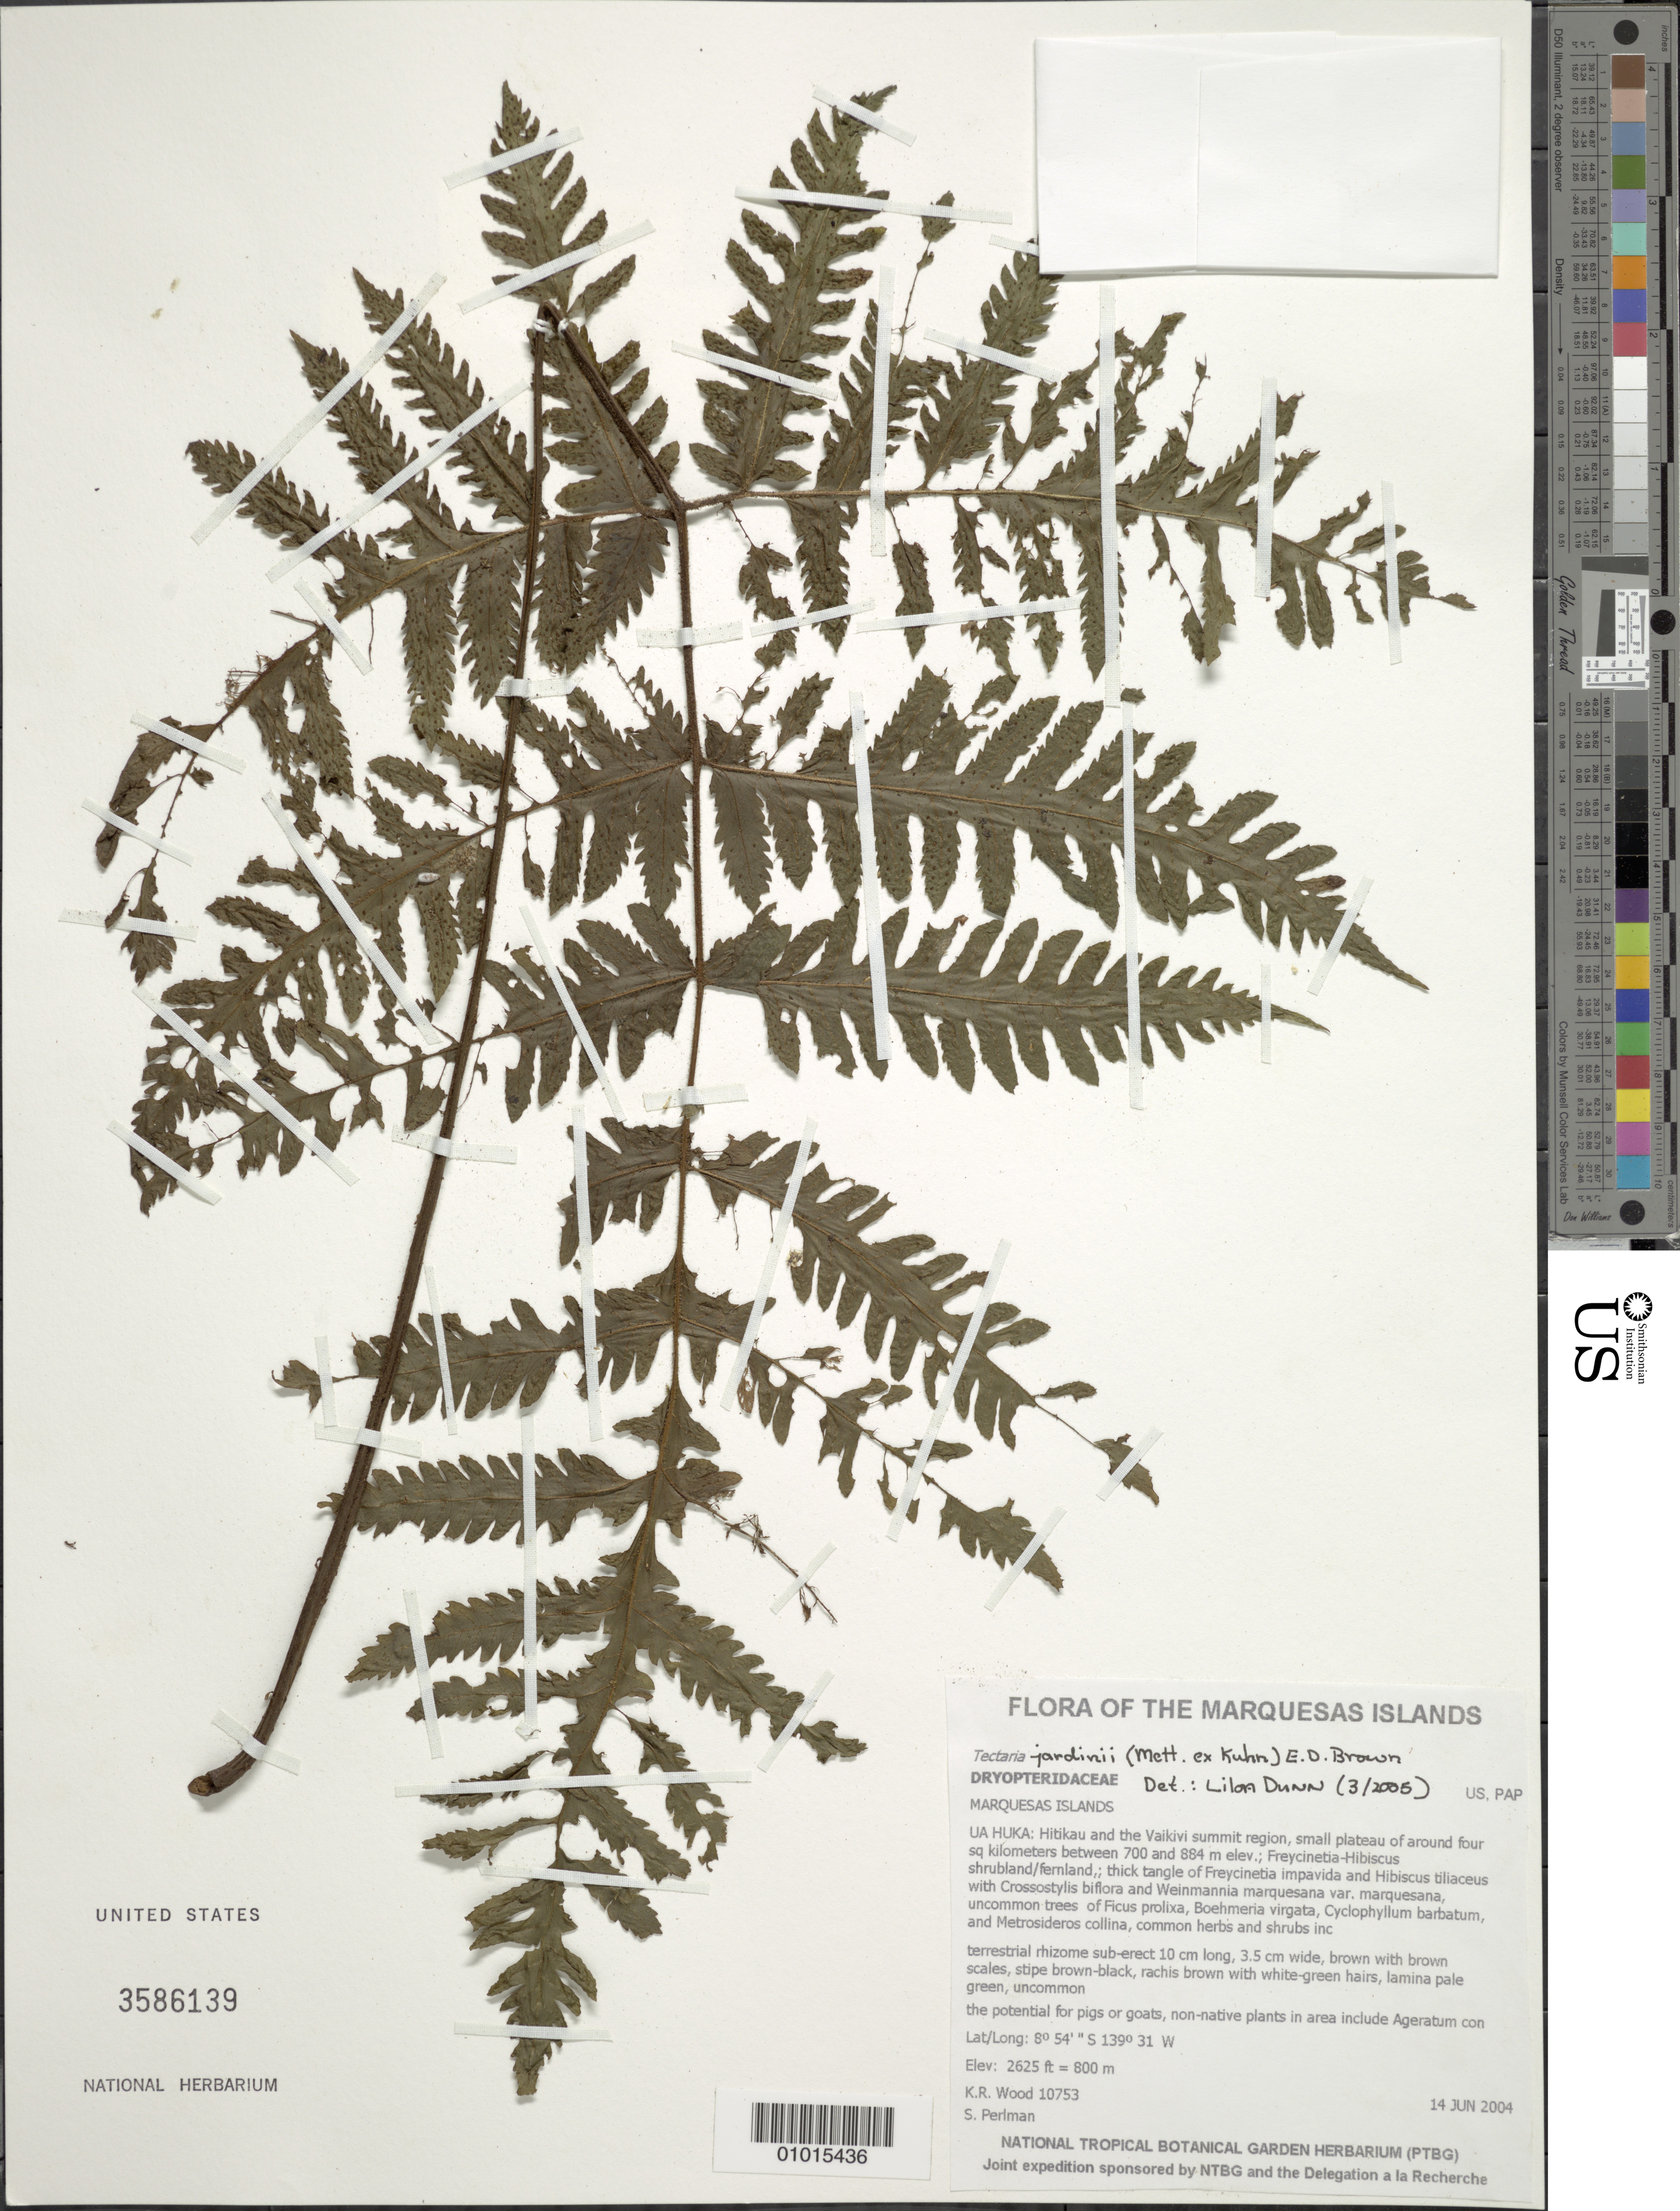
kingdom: Plantae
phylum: Tracheophyta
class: Polypodiopsida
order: Polypodiales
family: Tectariaceae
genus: Tectaria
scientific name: Tectaria jardinii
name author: (Mett. ex Kuhn) E.D. Br.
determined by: Dunn, Liloa M.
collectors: K. R. Wood & S. P. Perlman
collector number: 10753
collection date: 2004-06-14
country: French Polynesia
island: Ua Huka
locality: Hitikau and the Vaikivi summit region, small plateau of around four sq kilometers between 700 and 884 m elev.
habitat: Freycinetia - Hibiscus shrubland/fernland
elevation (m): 800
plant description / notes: Potential for pigs or goats, non-native plants in area include Ageratum conyzoides, Cordyline fruticosa, Dioscorea pentaphylla, and Zingiber zerumbet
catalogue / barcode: US 3586139